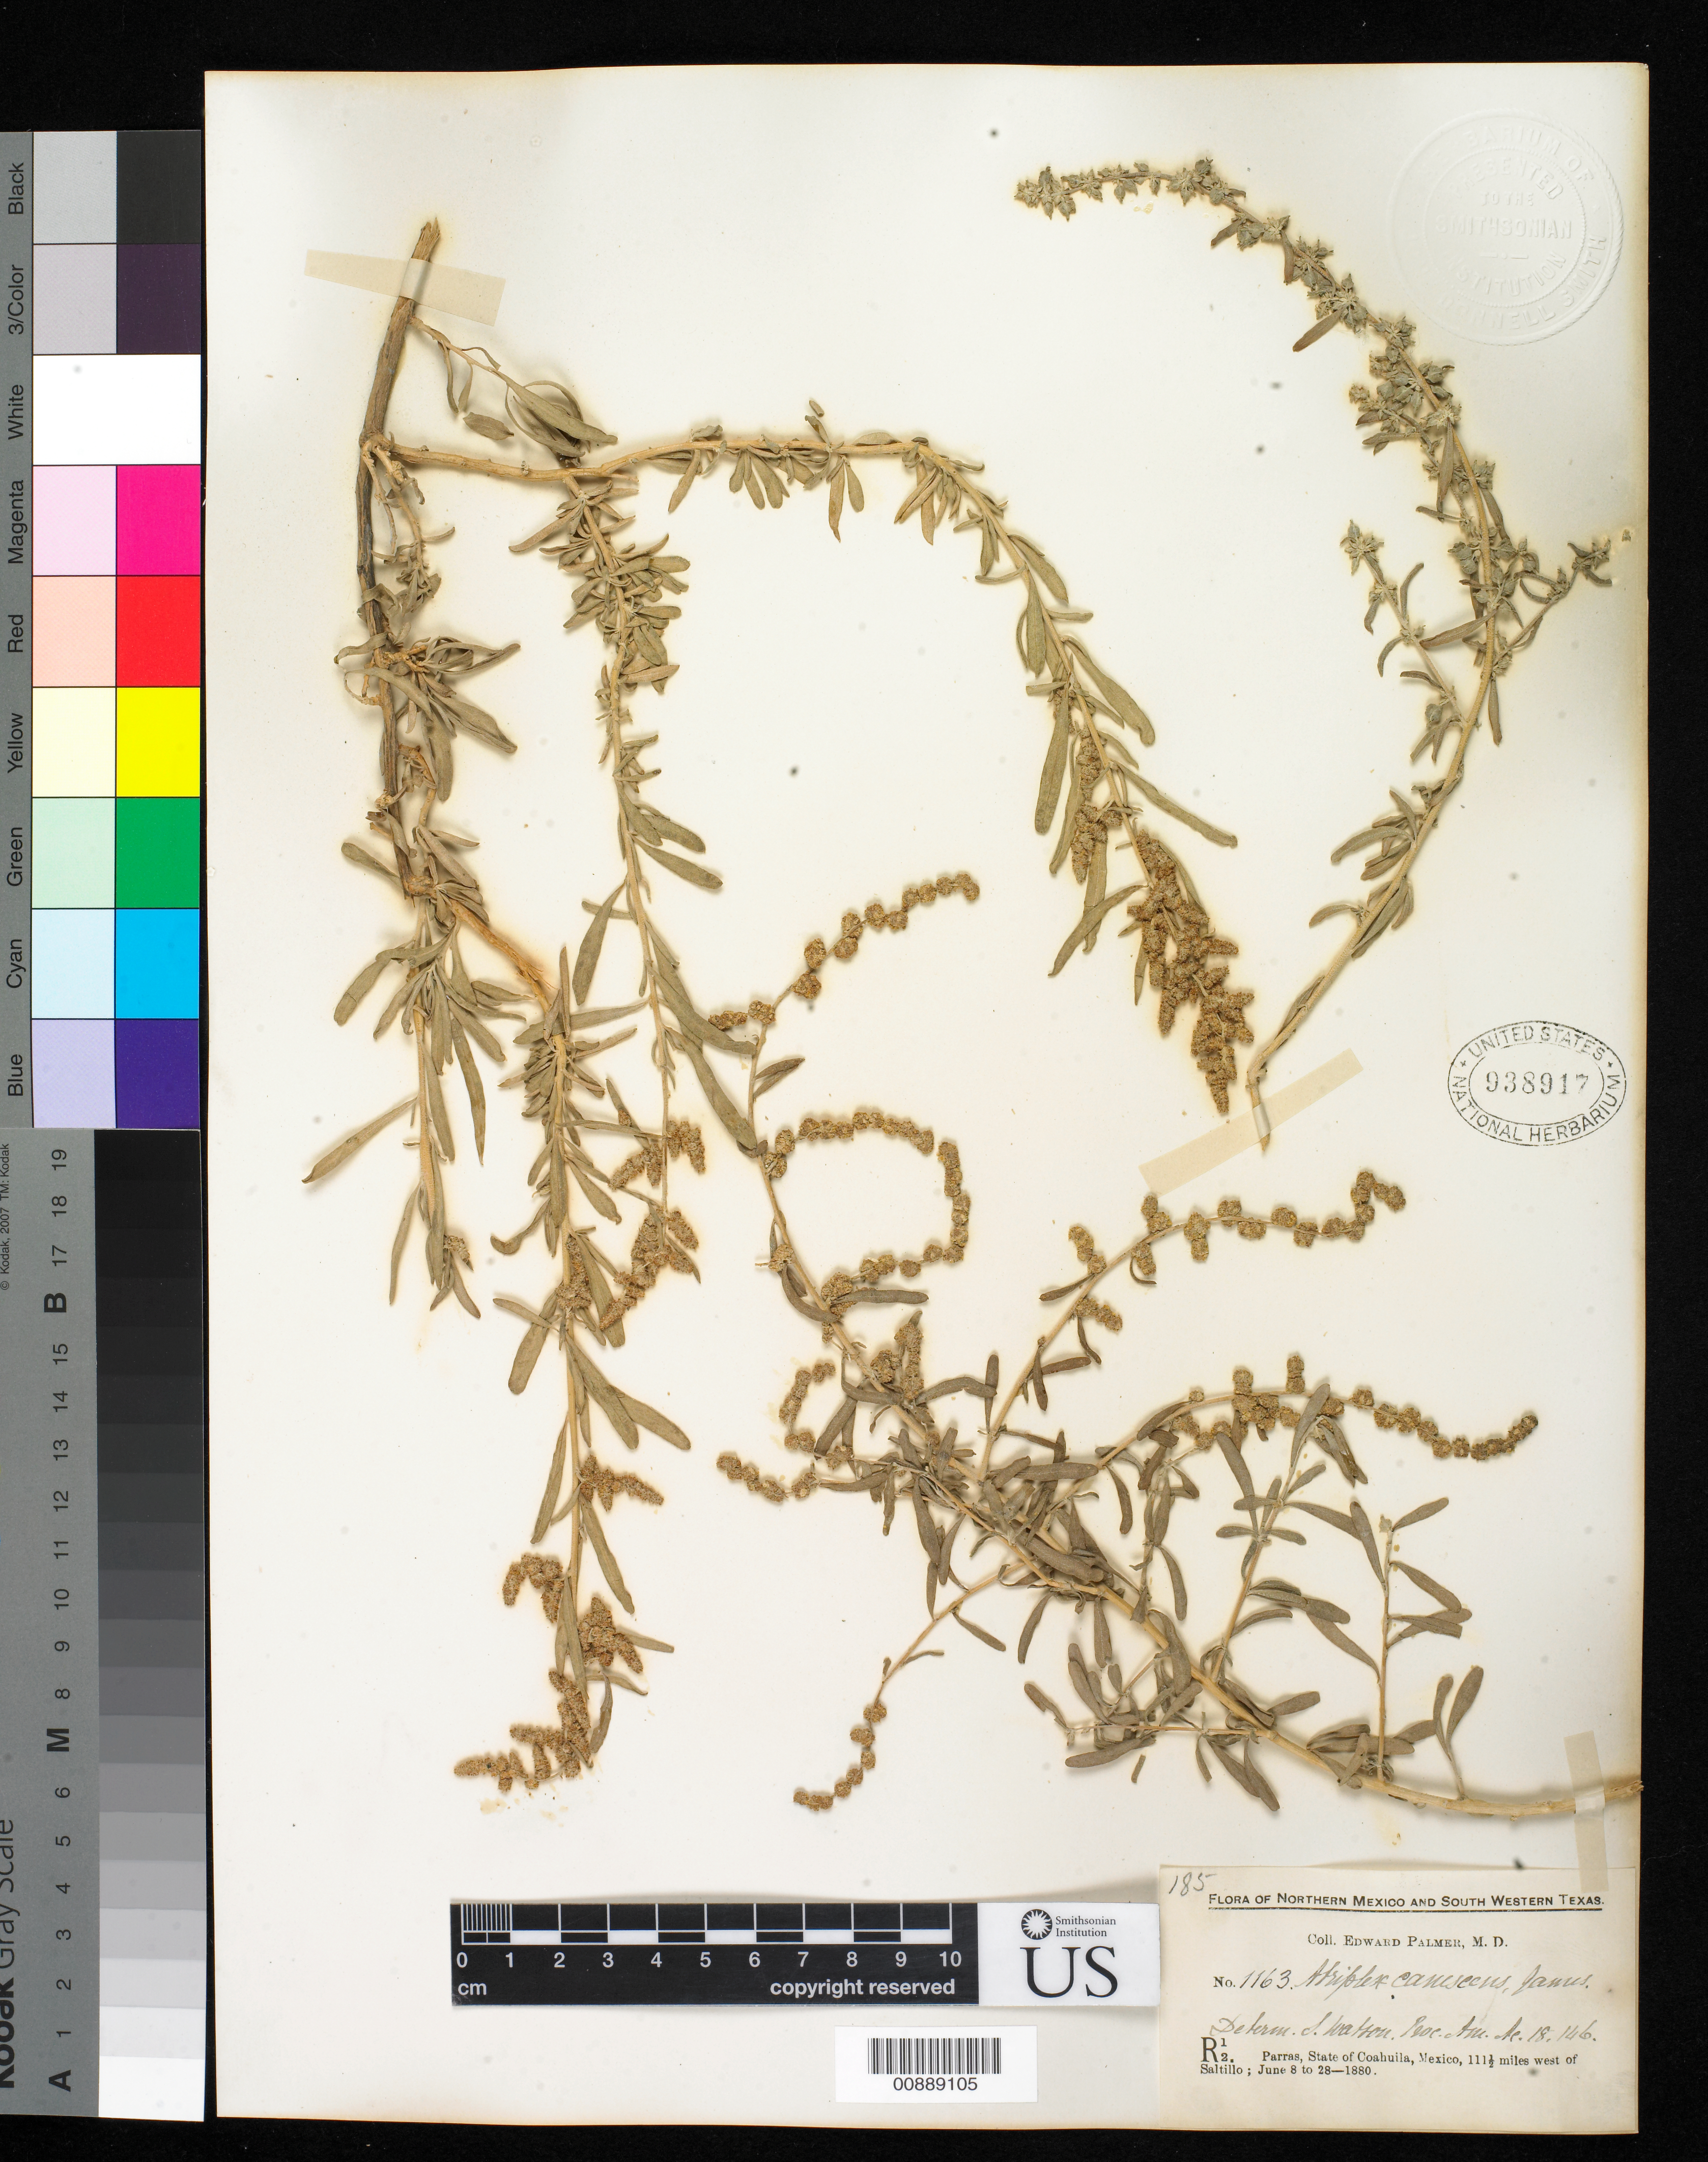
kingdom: Plantae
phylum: Tracheophyta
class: Magnoliopsida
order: Caryophyllales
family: Amaranthaceae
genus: Atriplex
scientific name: Atriplex canescens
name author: (Pursh) Nutt.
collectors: E. Palmer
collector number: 1163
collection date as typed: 08 Jun 1880 to 28 Jun 1880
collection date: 1880-06-08/1880-06-28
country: Mexico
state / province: Coahuila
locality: R12. Parras, Coahuila, 111½ miles west of Saltillo.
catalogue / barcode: US 938917